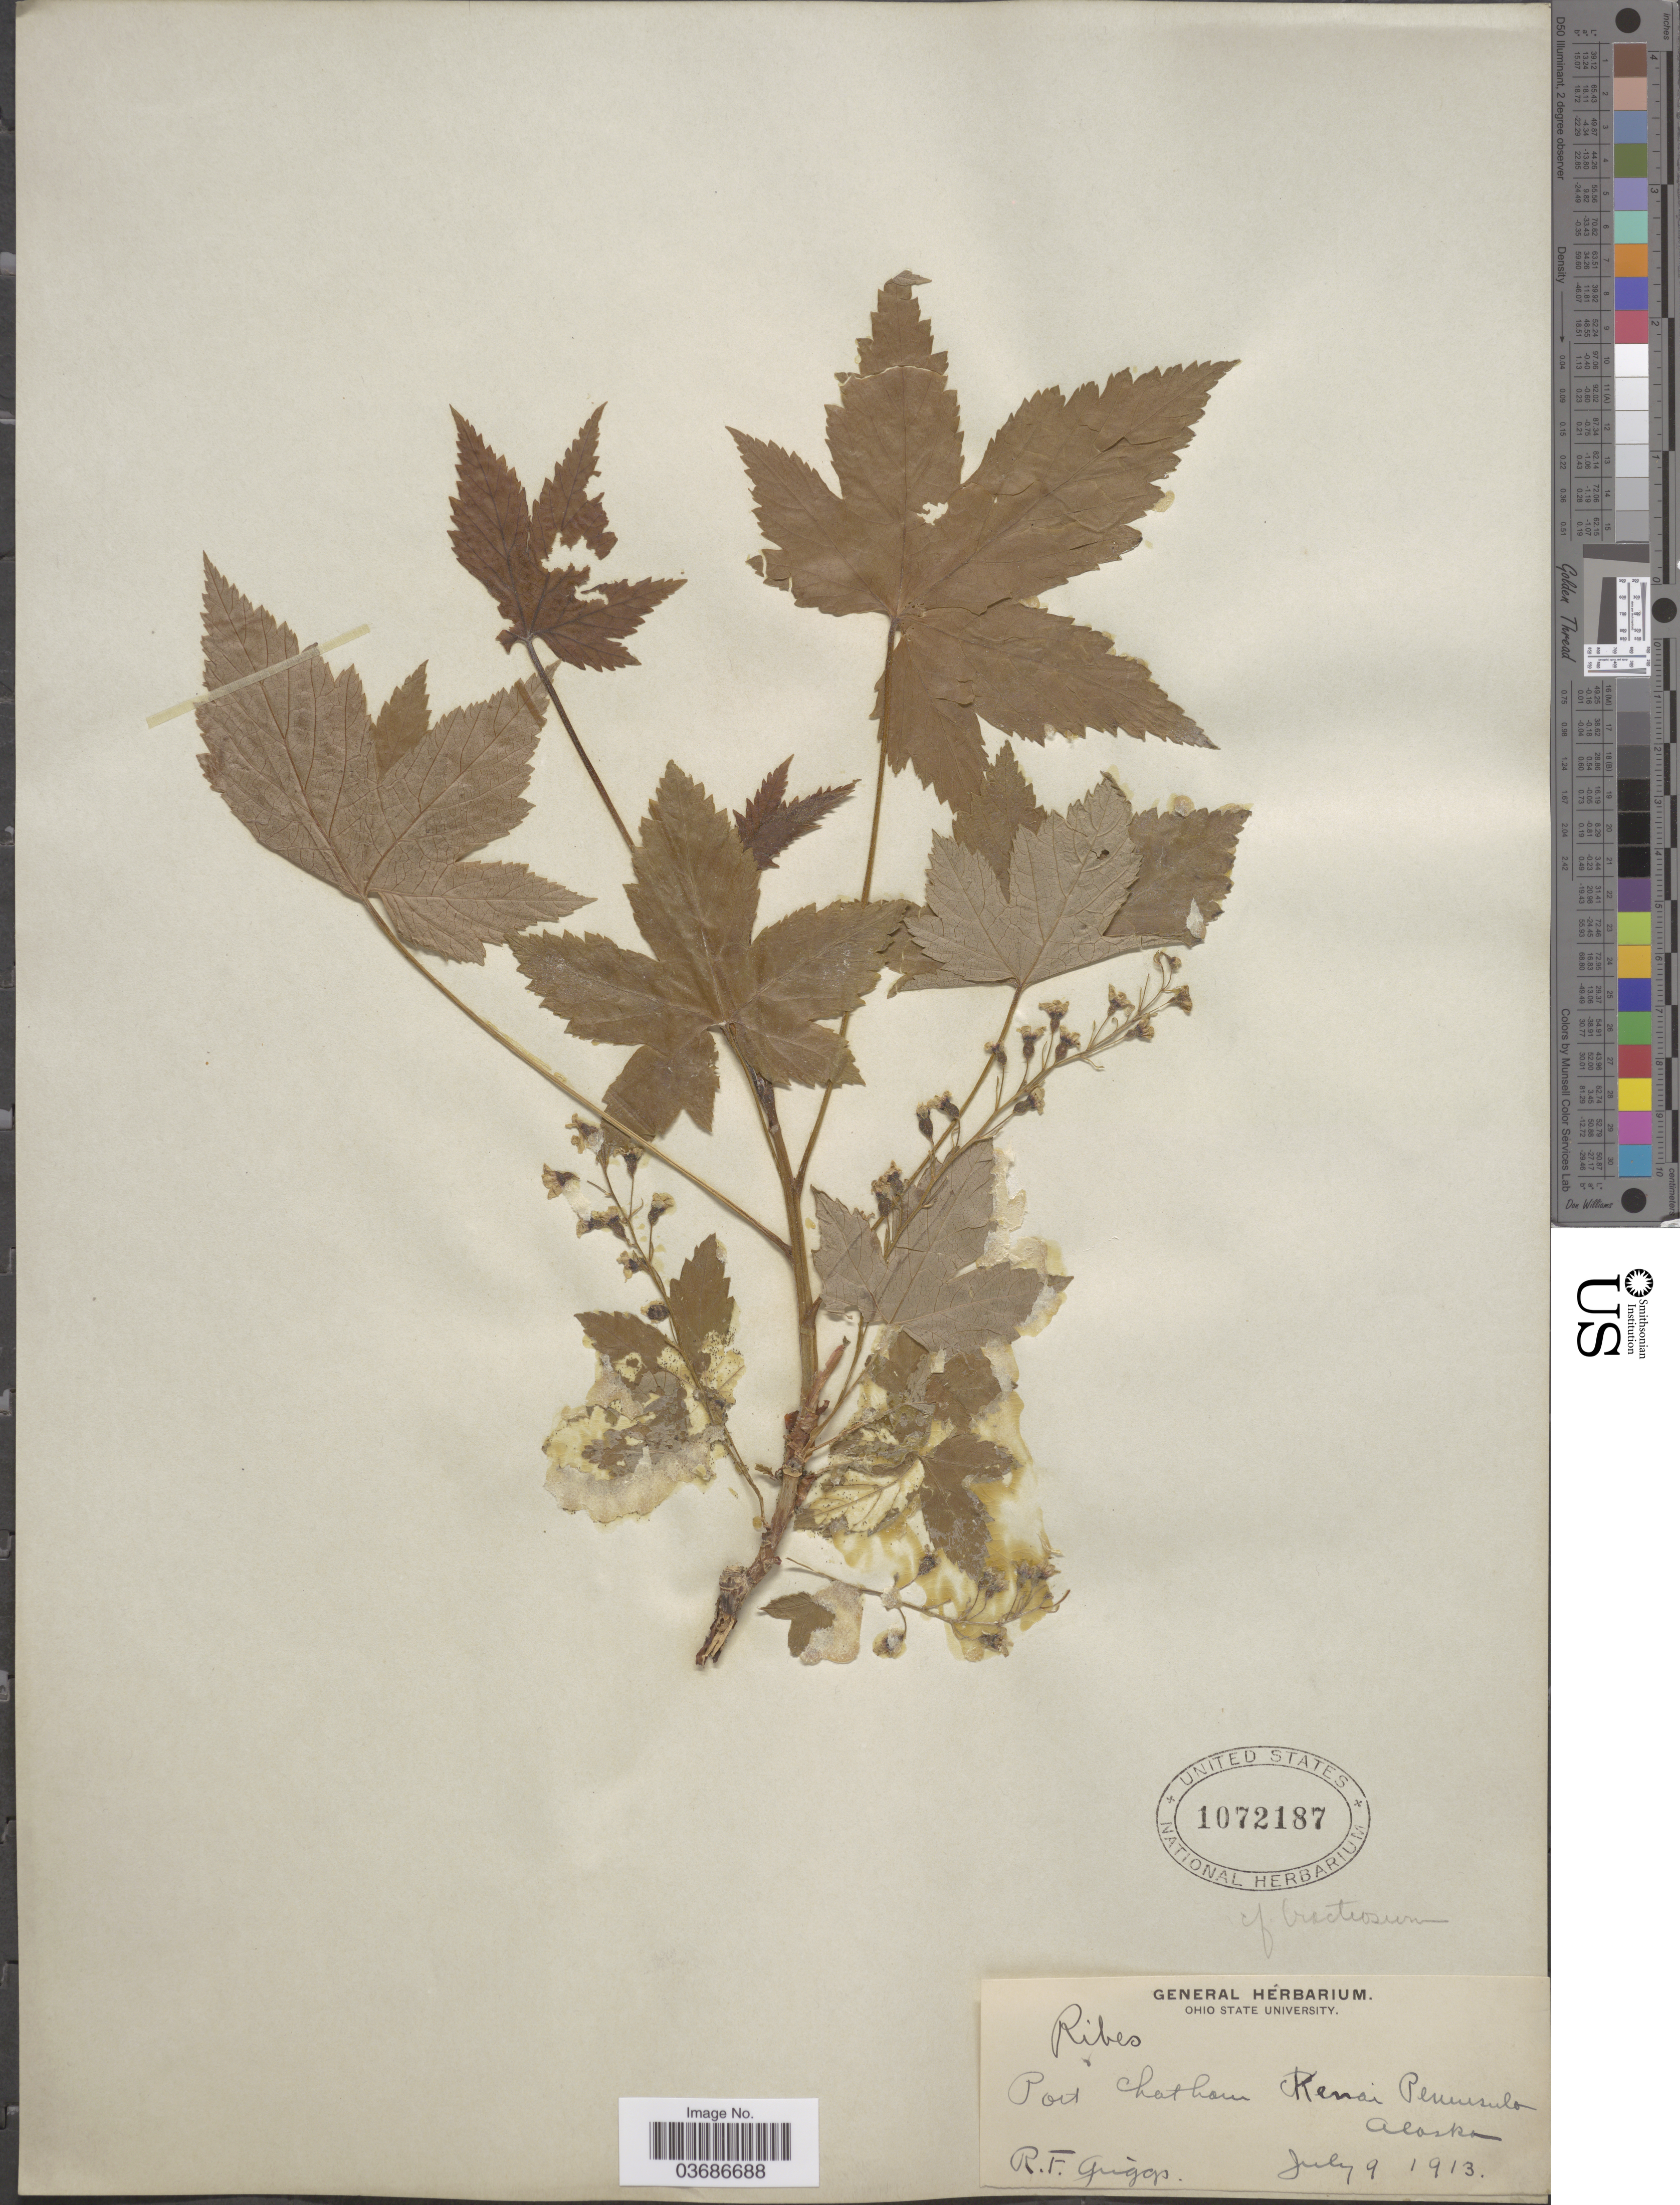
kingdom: Plantae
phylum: Tracheophyta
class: Magnoliopsida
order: Saxifragales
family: Grossulariaceae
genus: Ribes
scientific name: Ribes bracteosum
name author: Douglas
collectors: R. F. Griggs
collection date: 1913-07-09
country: United States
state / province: Alaska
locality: Port Chatham. Kenai Peninsula.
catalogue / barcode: US 1072187